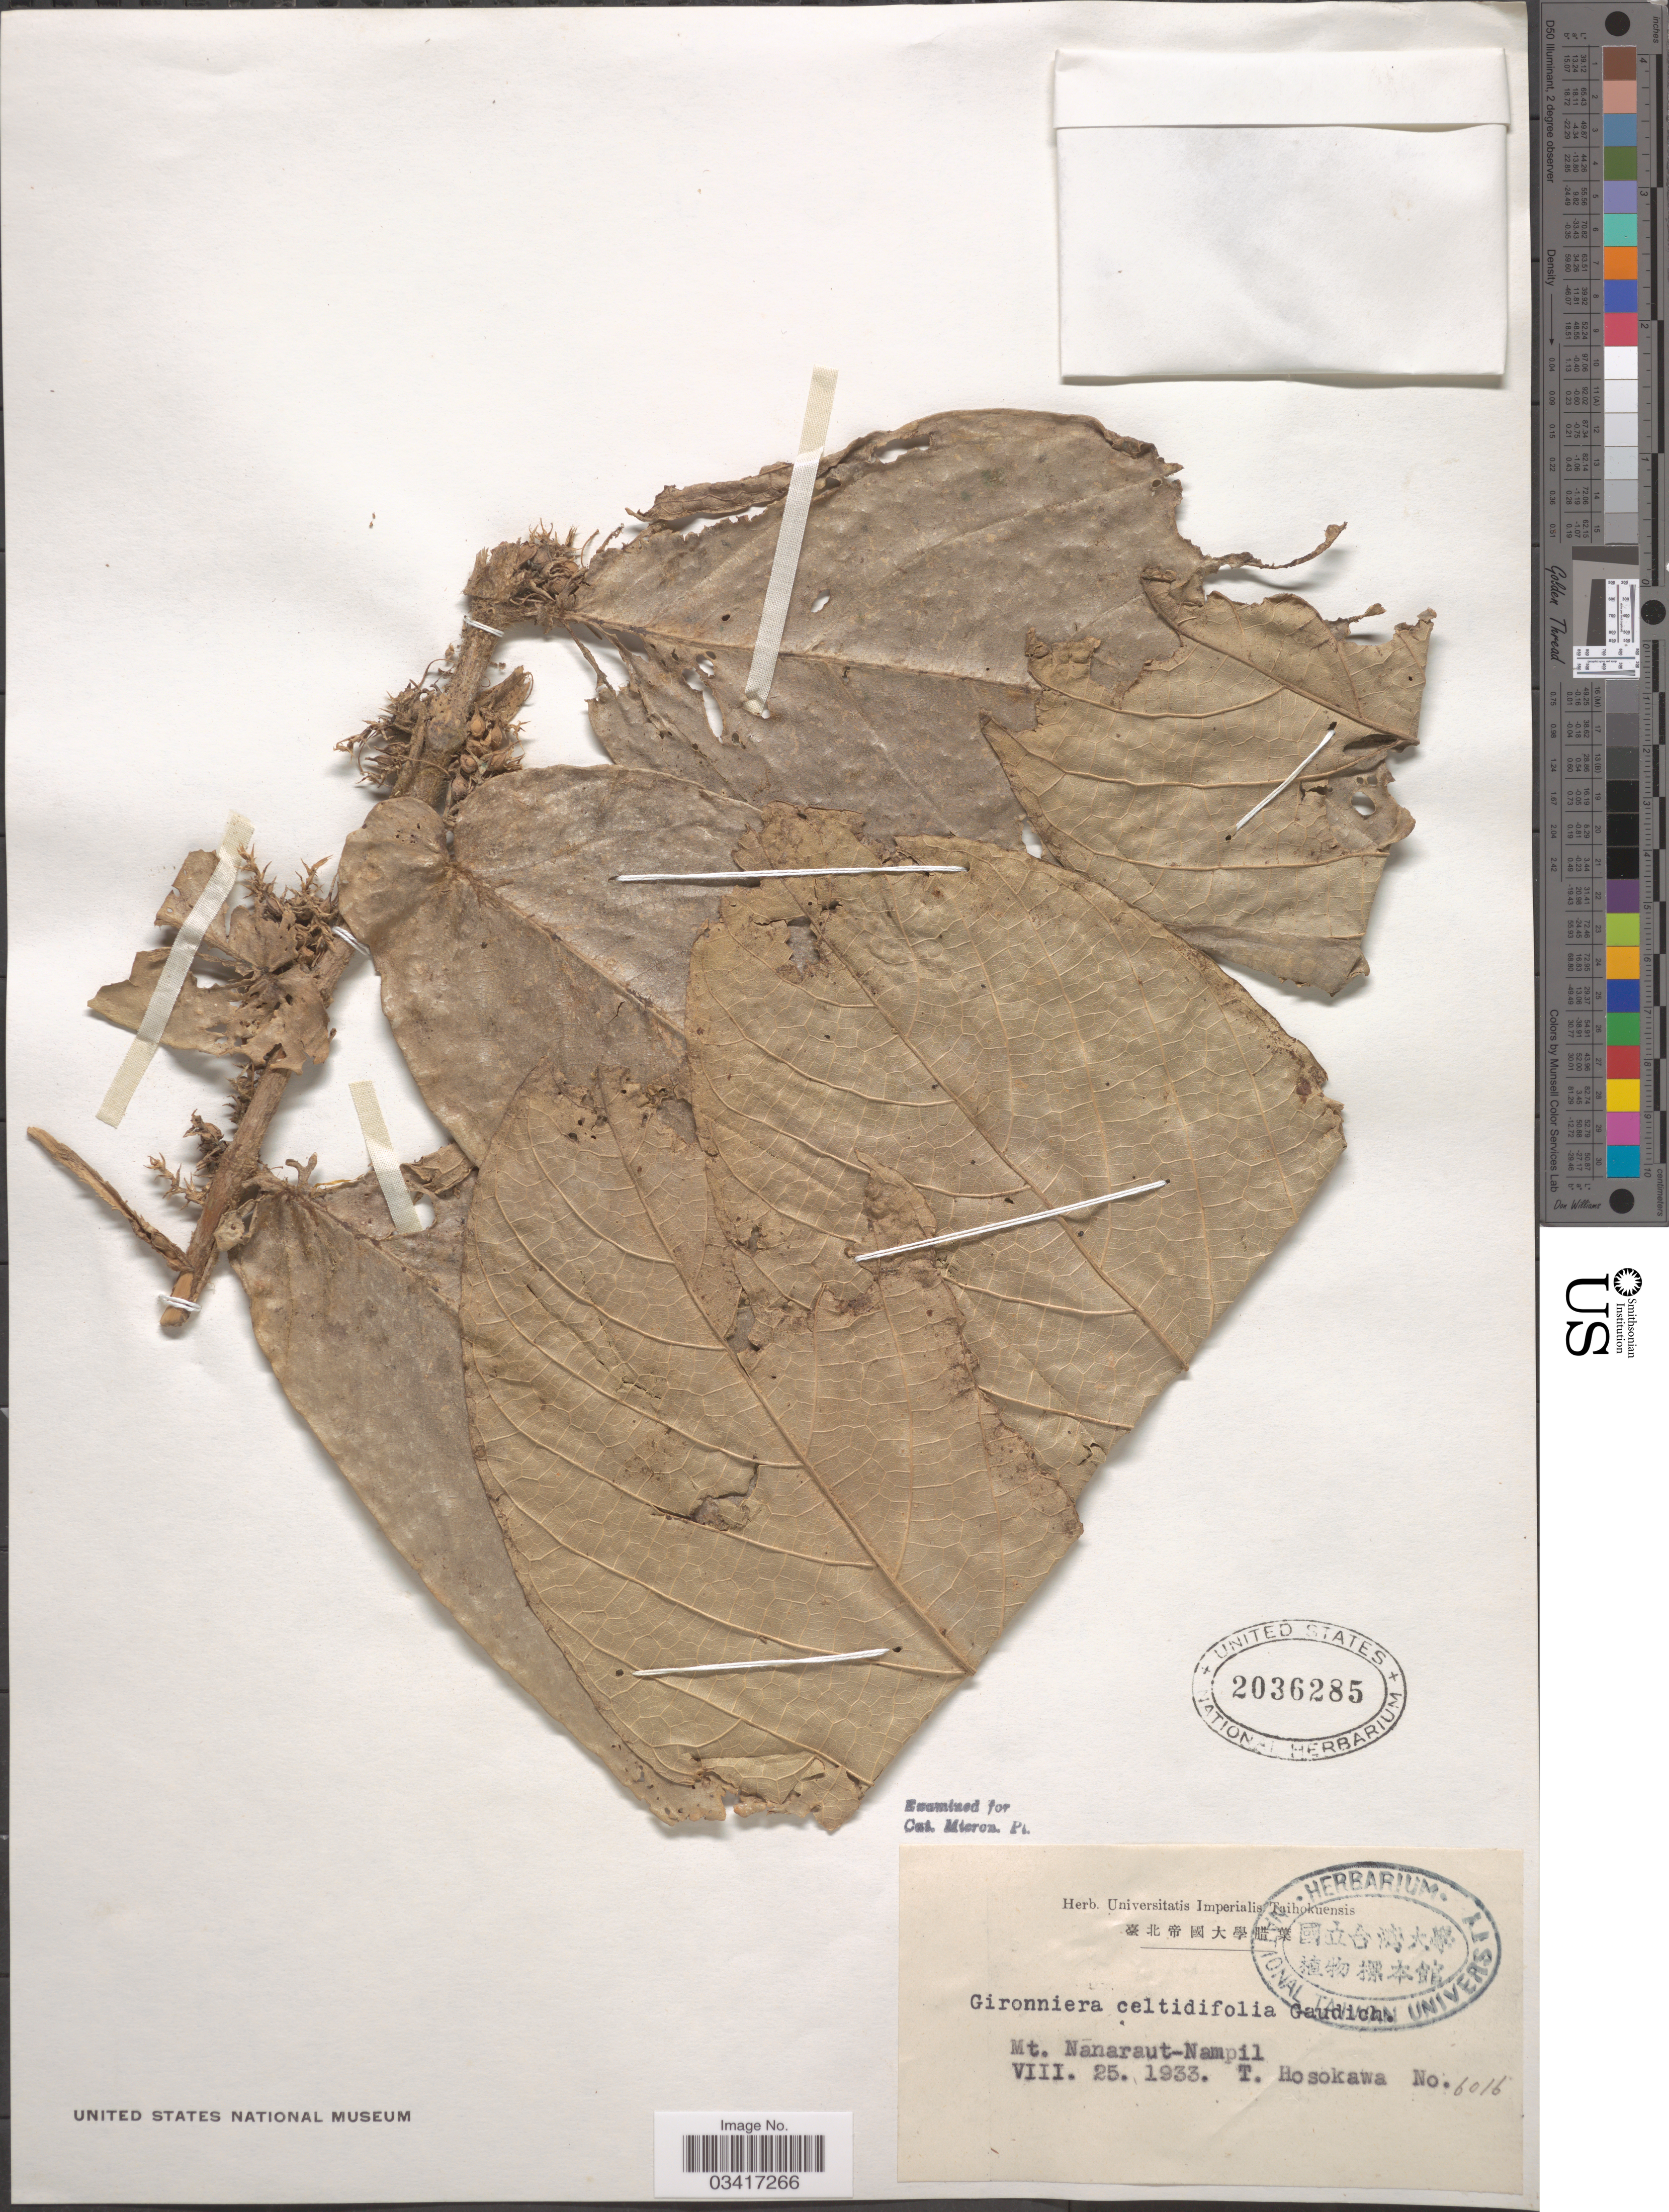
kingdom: Plantae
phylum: Tracheophyta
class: Magnoliopsida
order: Rosales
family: Cannabaceae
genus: Gironniera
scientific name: Gironniera celtidifolia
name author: Gaudich.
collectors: T. Hosokawa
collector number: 6016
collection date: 1933-08-25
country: Taiwan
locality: Mt. Nanaraut-Nampil.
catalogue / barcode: US 2036285